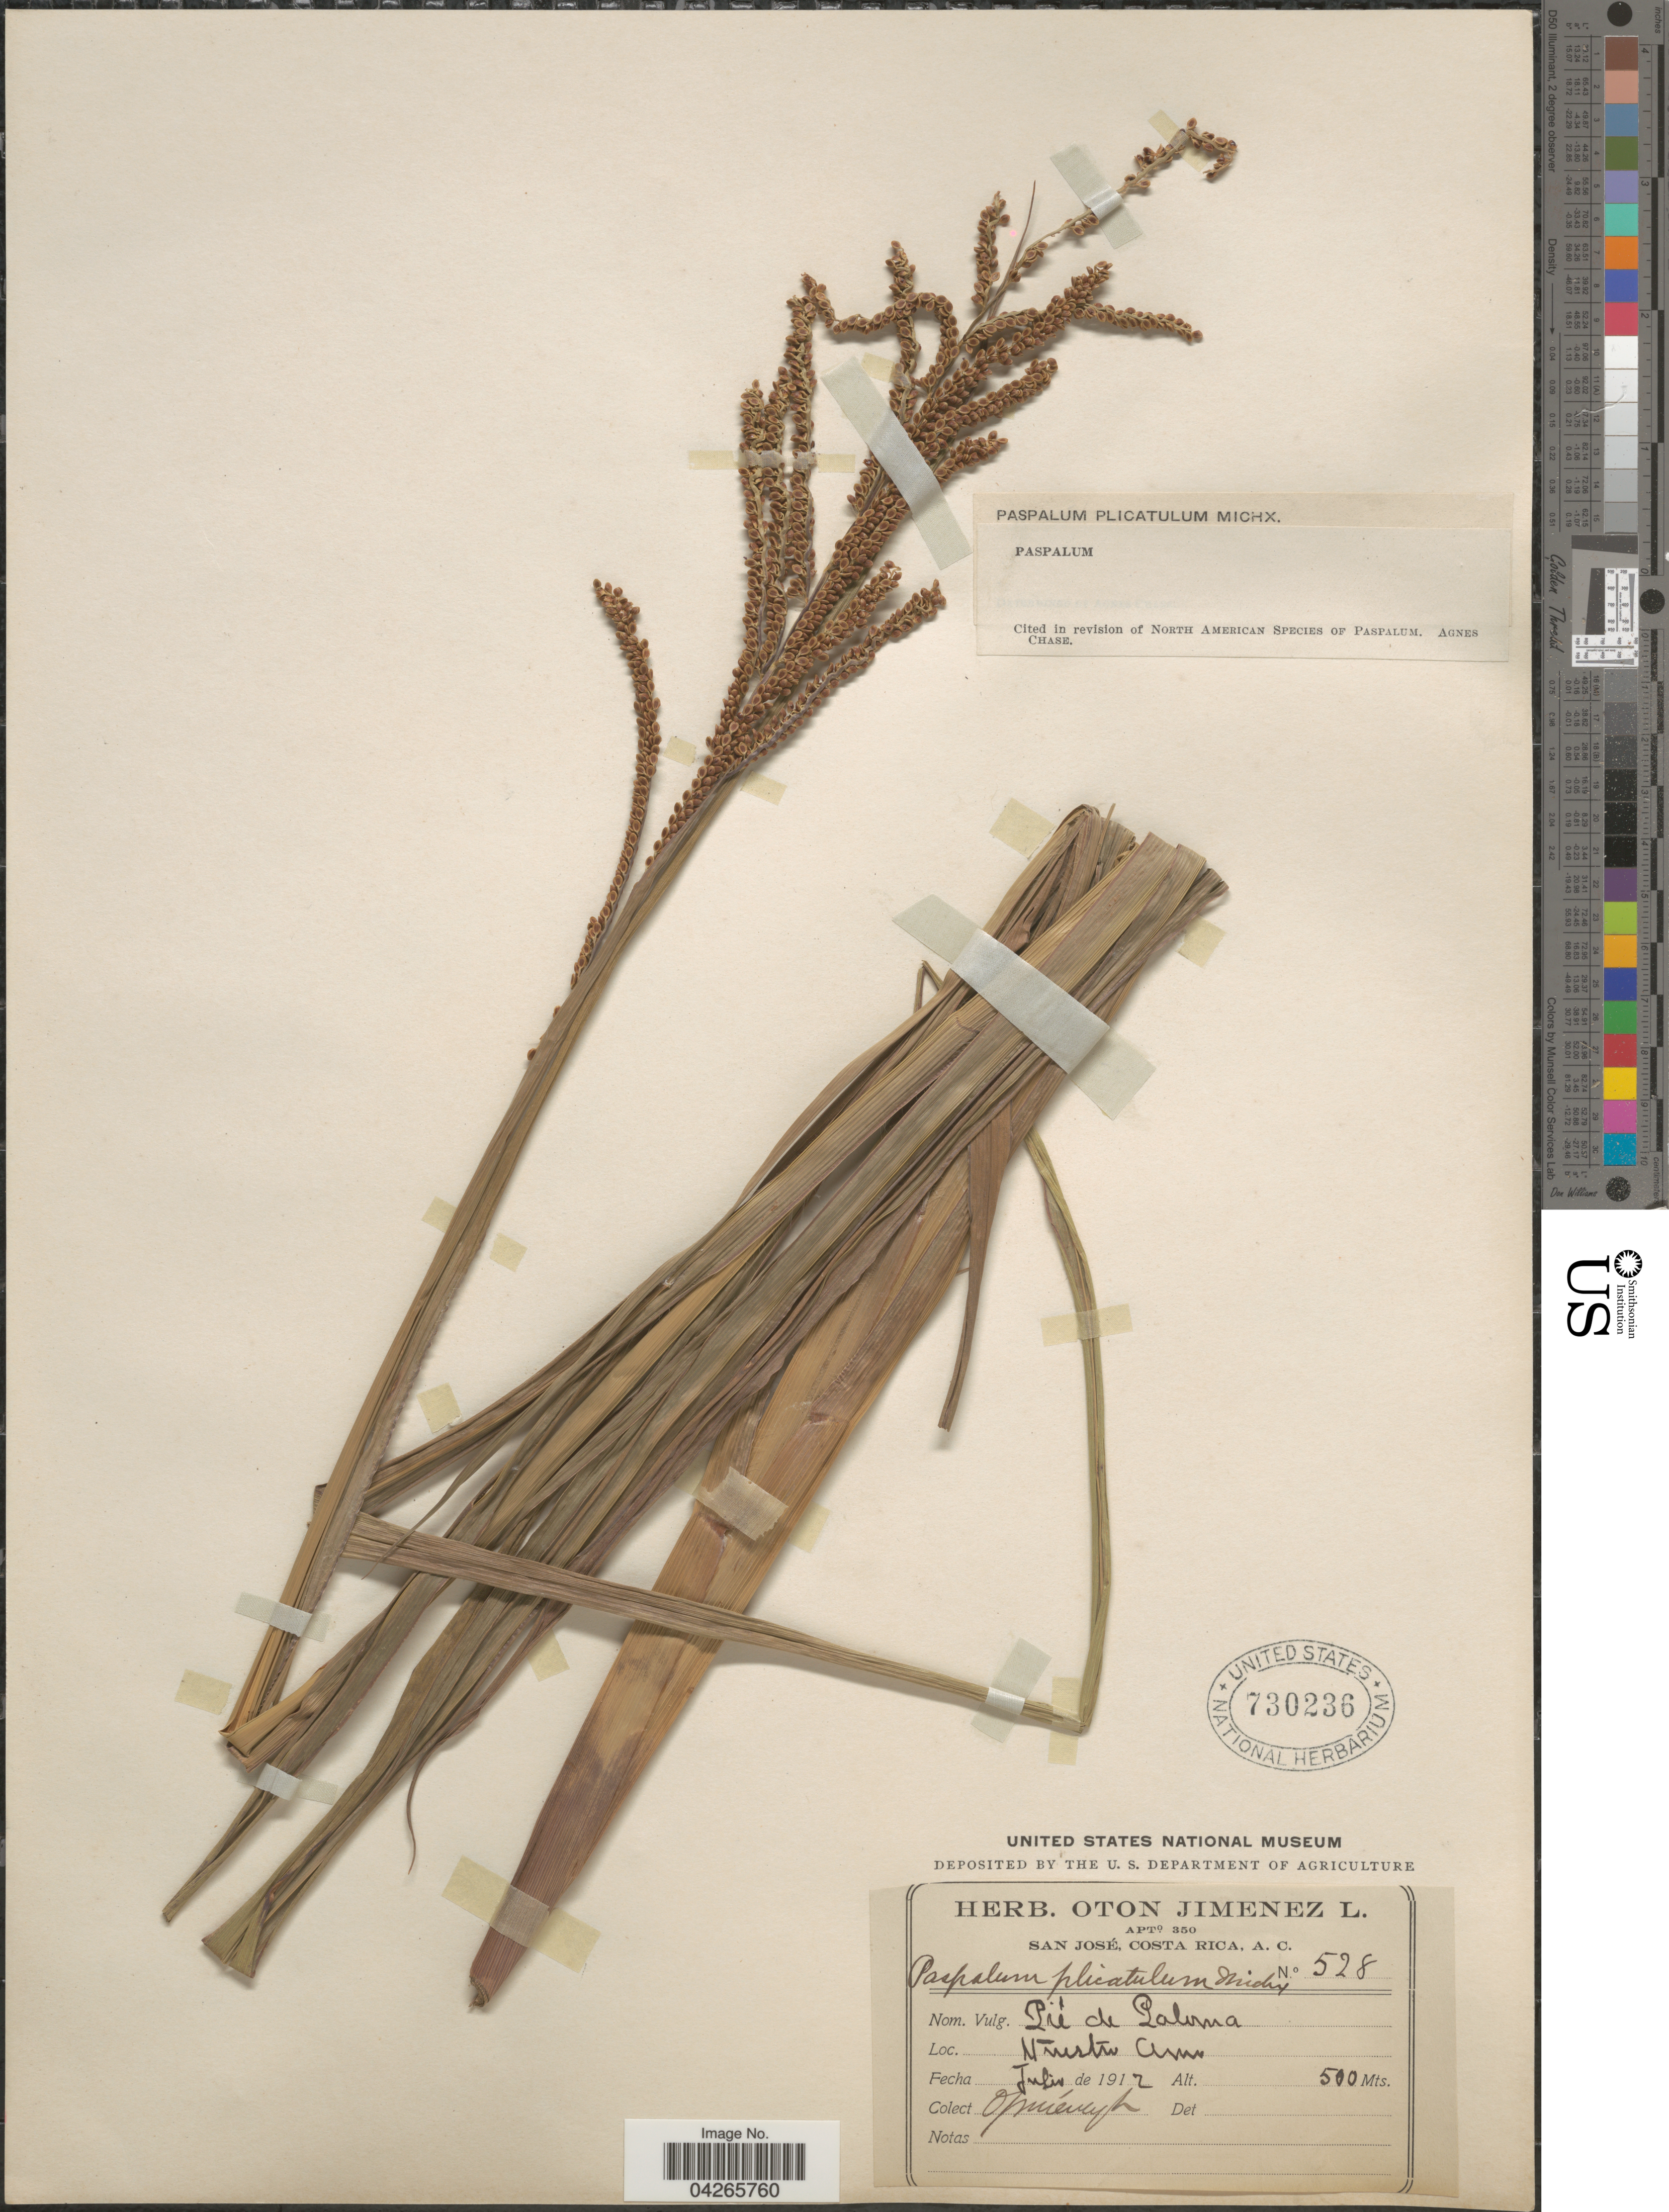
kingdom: Plantae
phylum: Tracheophyta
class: Liliopsida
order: Poales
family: Poaceae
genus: Paspalum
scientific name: Paspalum plicatulum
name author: Michx.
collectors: O. Jiménez L.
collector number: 528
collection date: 1912-07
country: Costa Rica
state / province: San José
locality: Nuestra Amo.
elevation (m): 500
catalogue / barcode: US 730236